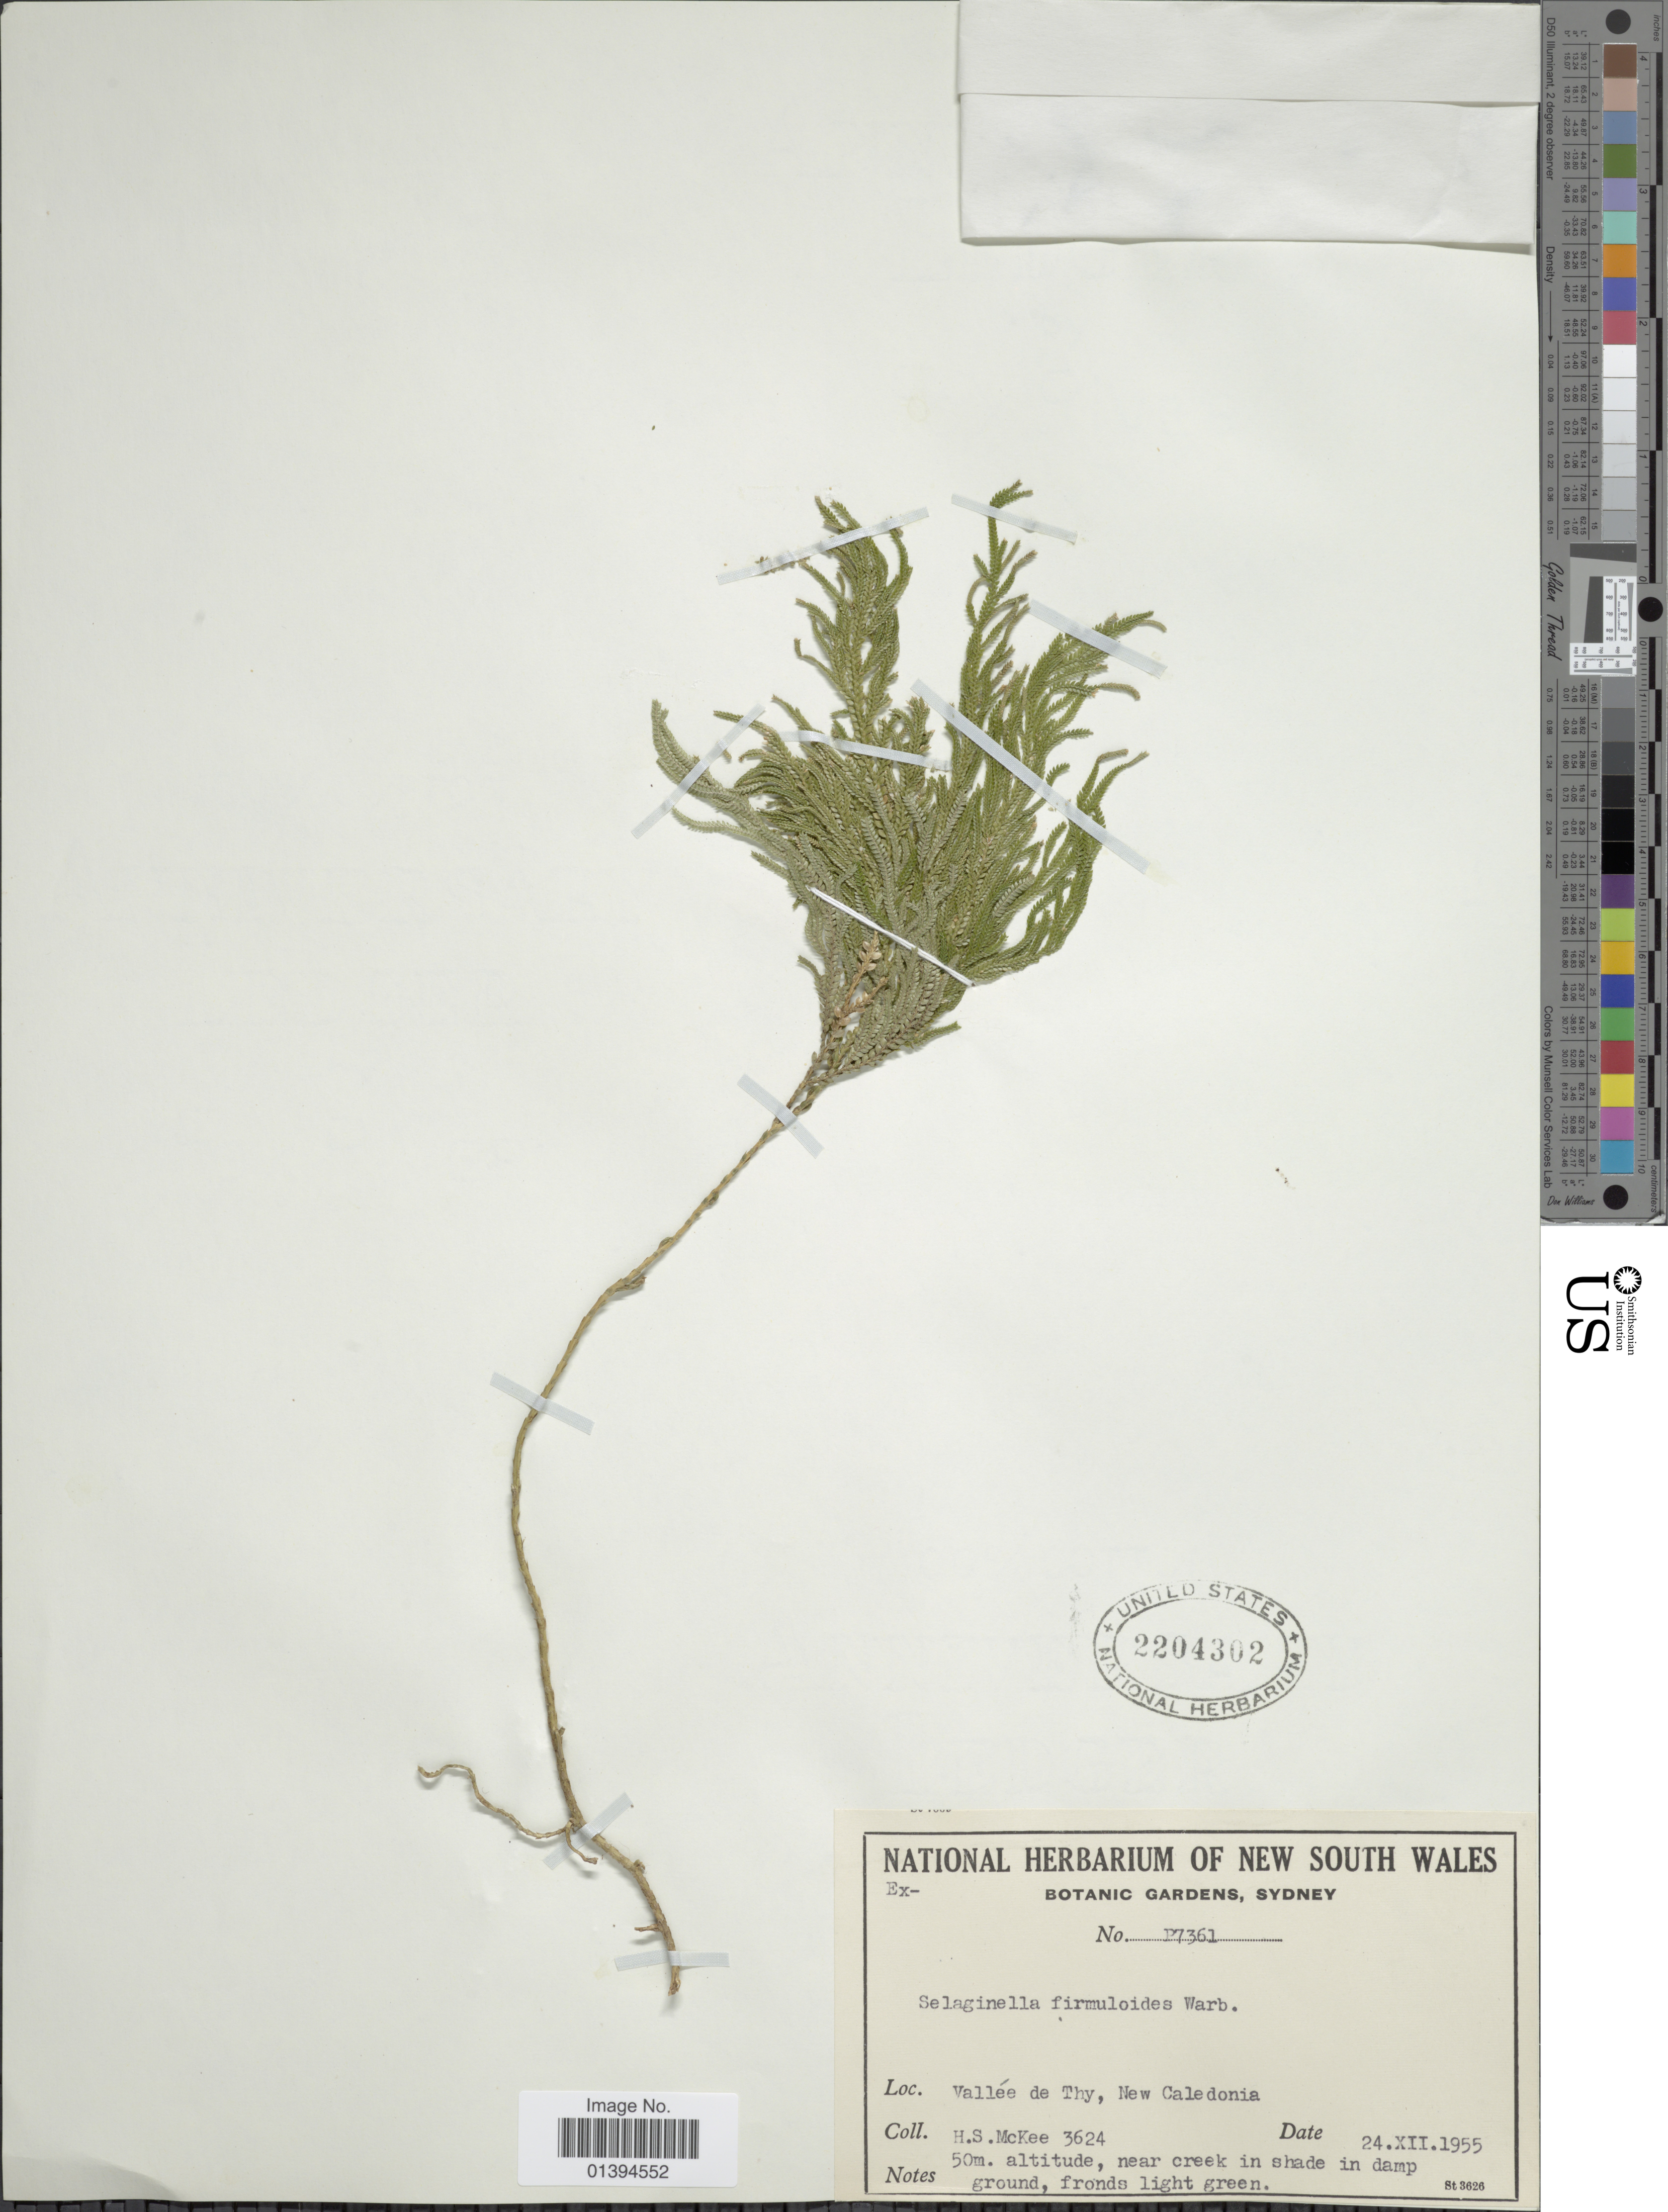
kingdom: Plantae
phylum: Tracheophyta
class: Lycopodiopsida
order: Selaginellales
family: Selaginellaceae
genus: Selaginella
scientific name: Selaginella firmuloides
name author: Warb.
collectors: H. S. McKee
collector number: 3624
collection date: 1955-12-24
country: New Caledonia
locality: Vallée de Thy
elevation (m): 50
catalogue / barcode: US 2204302